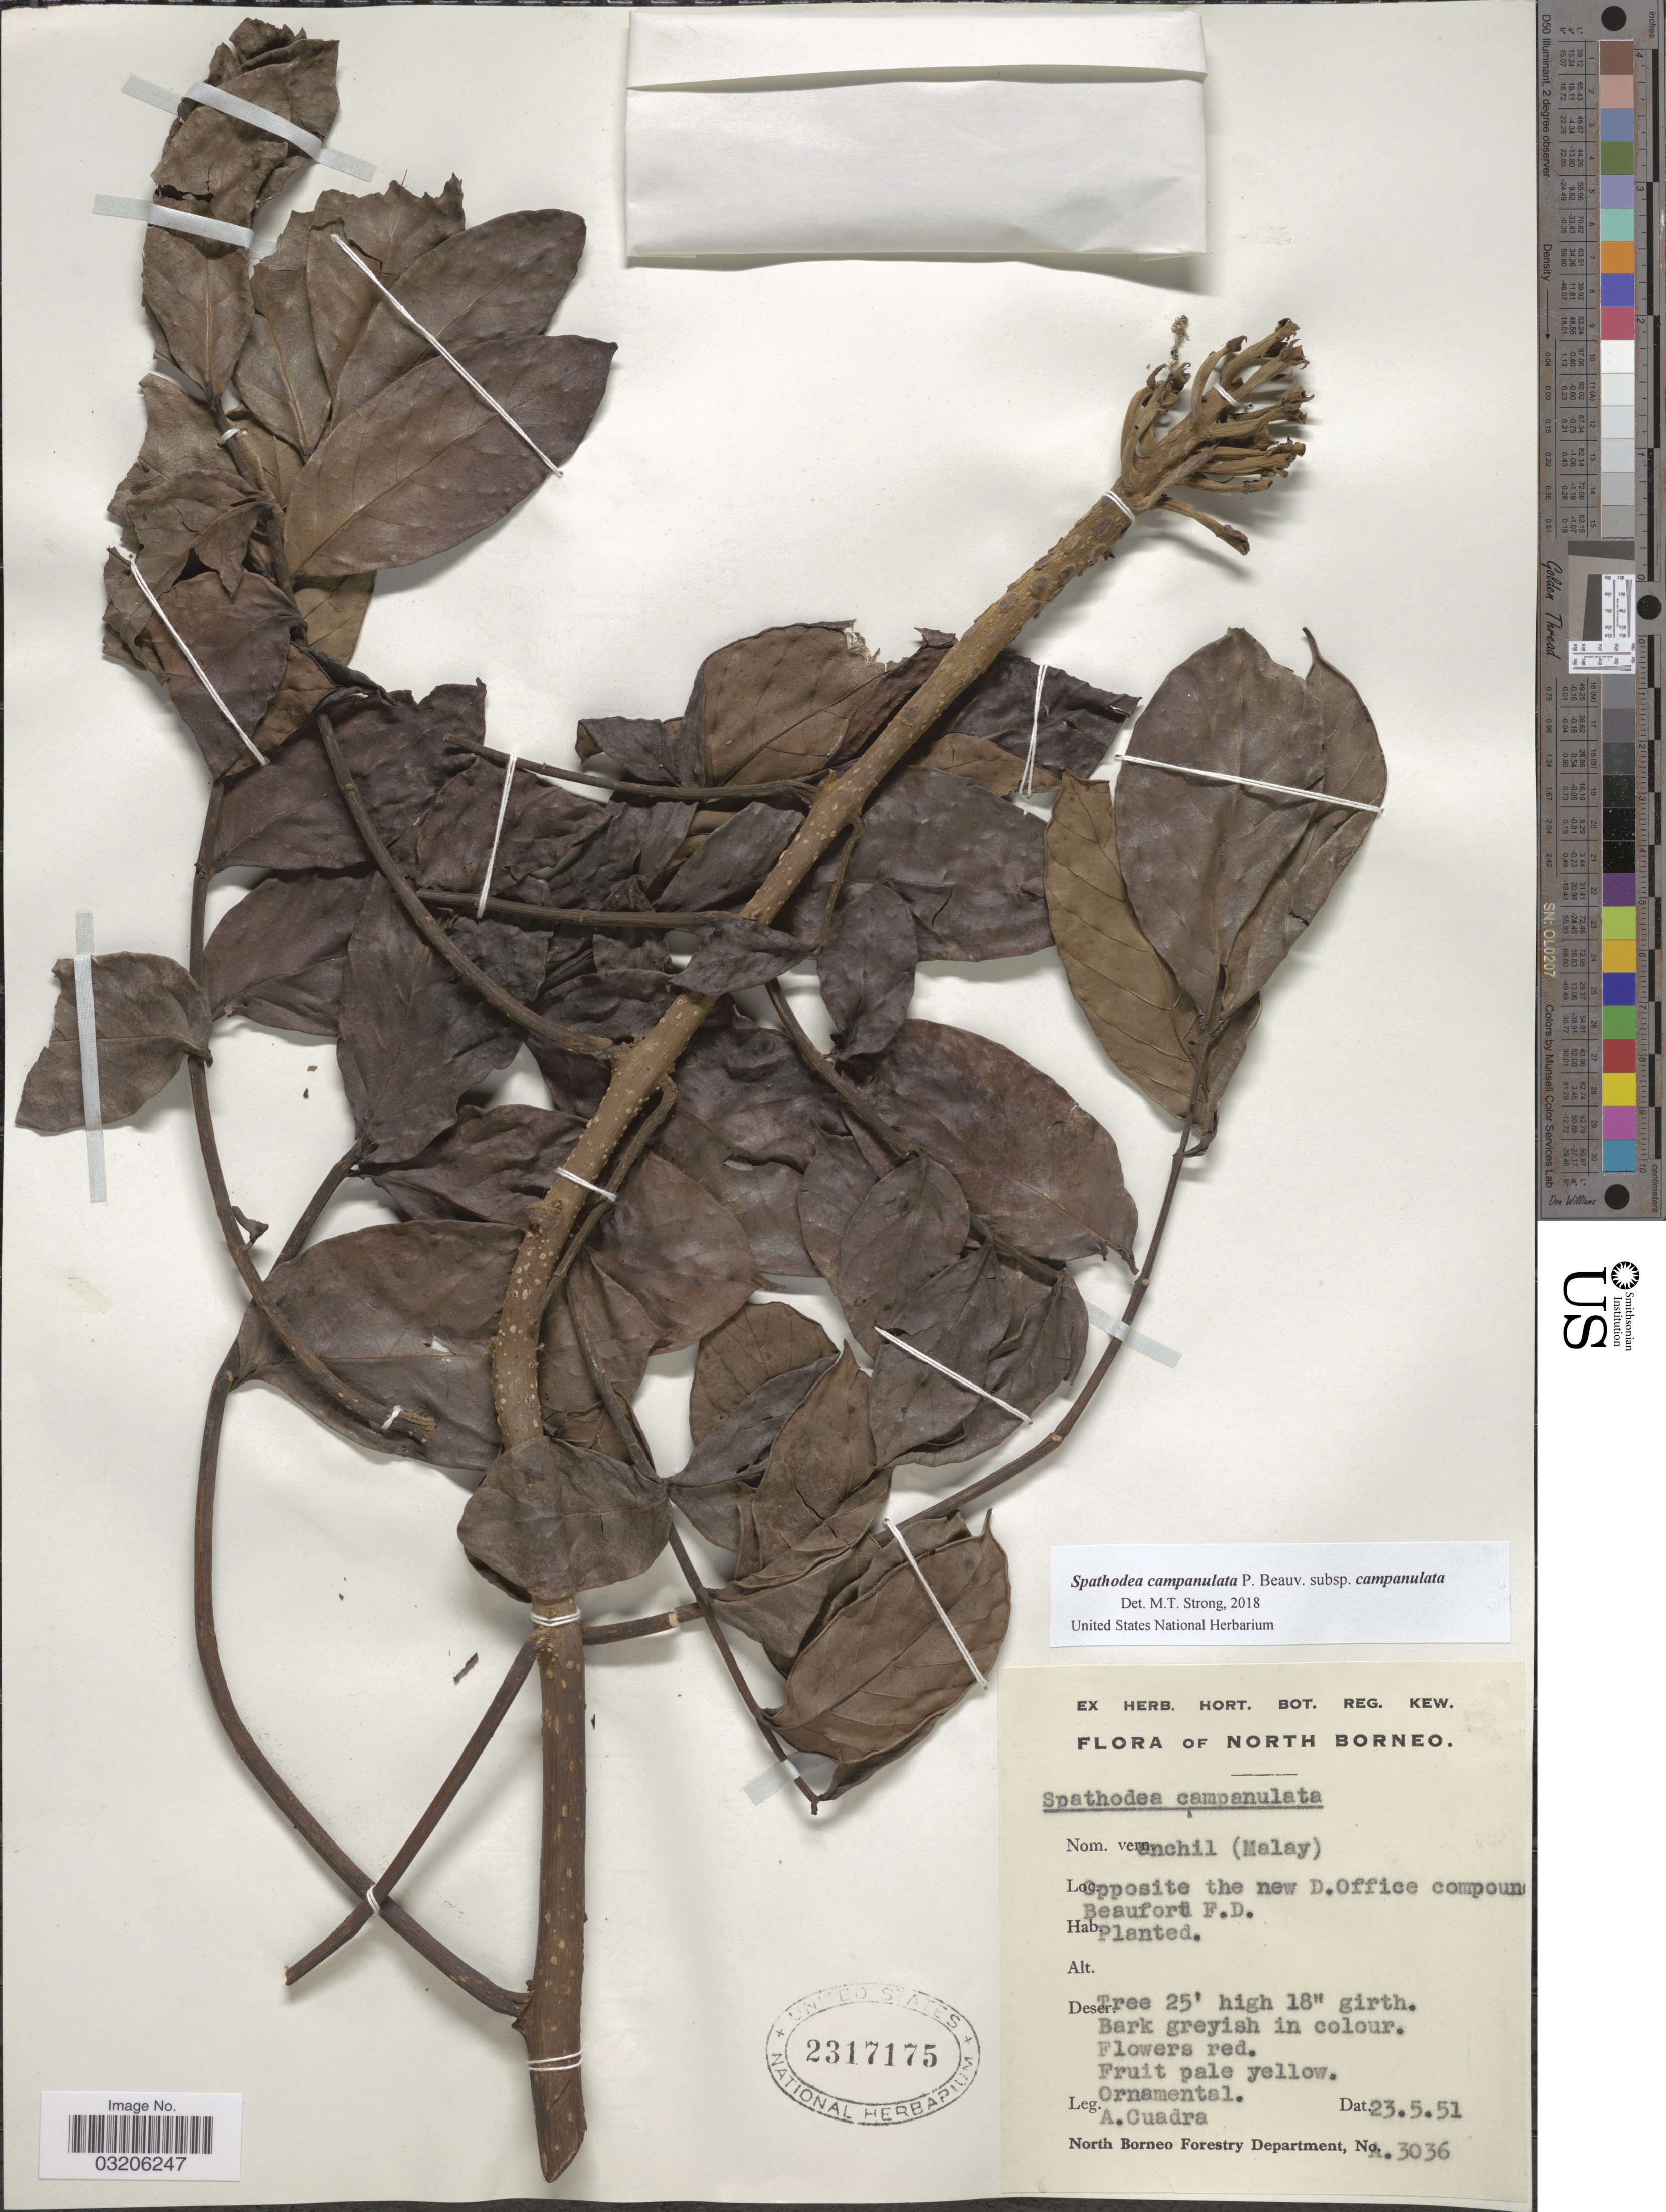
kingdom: Plantae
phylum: Tracheophyta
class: Magnoliopsida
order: Lamiales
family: Bignoniaceae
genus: Spathodea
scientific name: Spathodea campanulata subsp. campanulata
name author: P. Beauv.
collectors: A. Cuadra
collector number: A.3036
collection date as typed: Transcribed d/m/y: 23/5/51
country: Malaysia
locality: North Borneo. Opposite the new D. Office compound, Beauford F. D.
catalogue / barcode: US 2317175